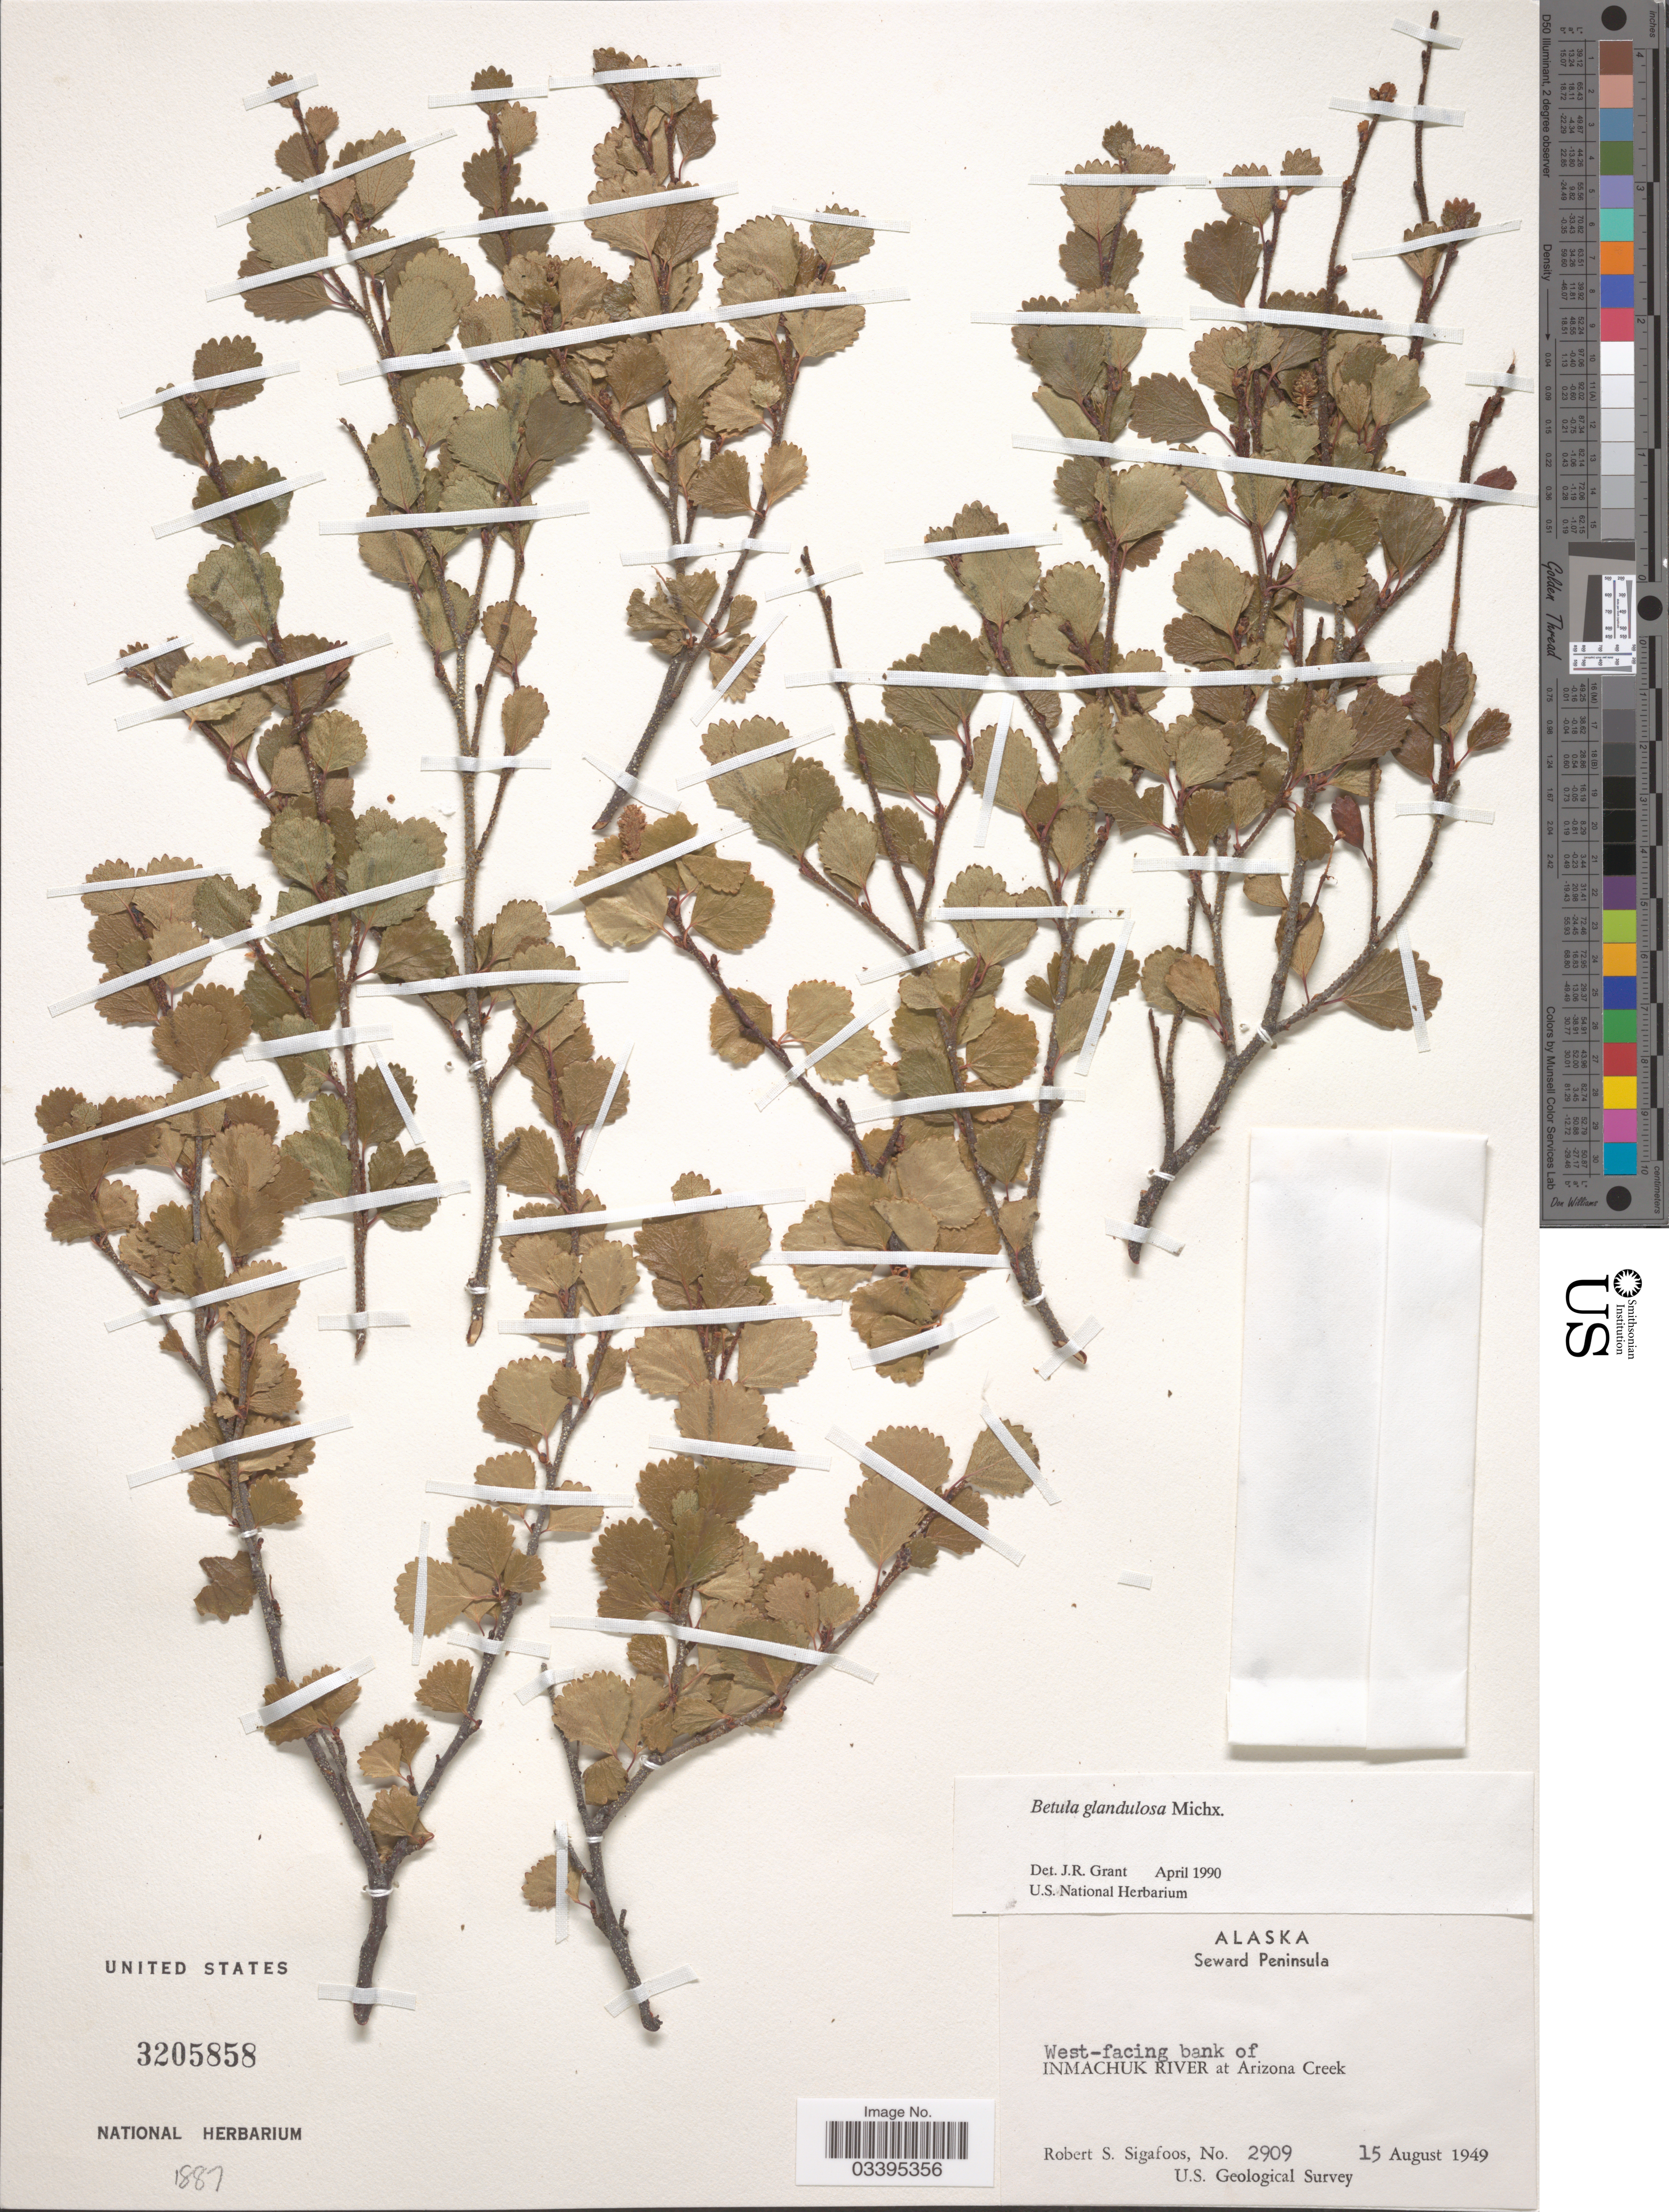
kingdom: Plantae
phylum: Tracheophyta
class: Magnoliopsida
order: Fagales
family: Betulaceae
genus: Betula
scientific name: Betula glandulosa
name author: Michx.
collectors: R. Sigafoos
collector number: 2909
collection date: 1949-08-15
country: United States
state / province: Alaska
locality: Seward Peninsula. West-facing bank of Inmachuk River at Arizona Creek.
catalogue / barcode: US 3205858